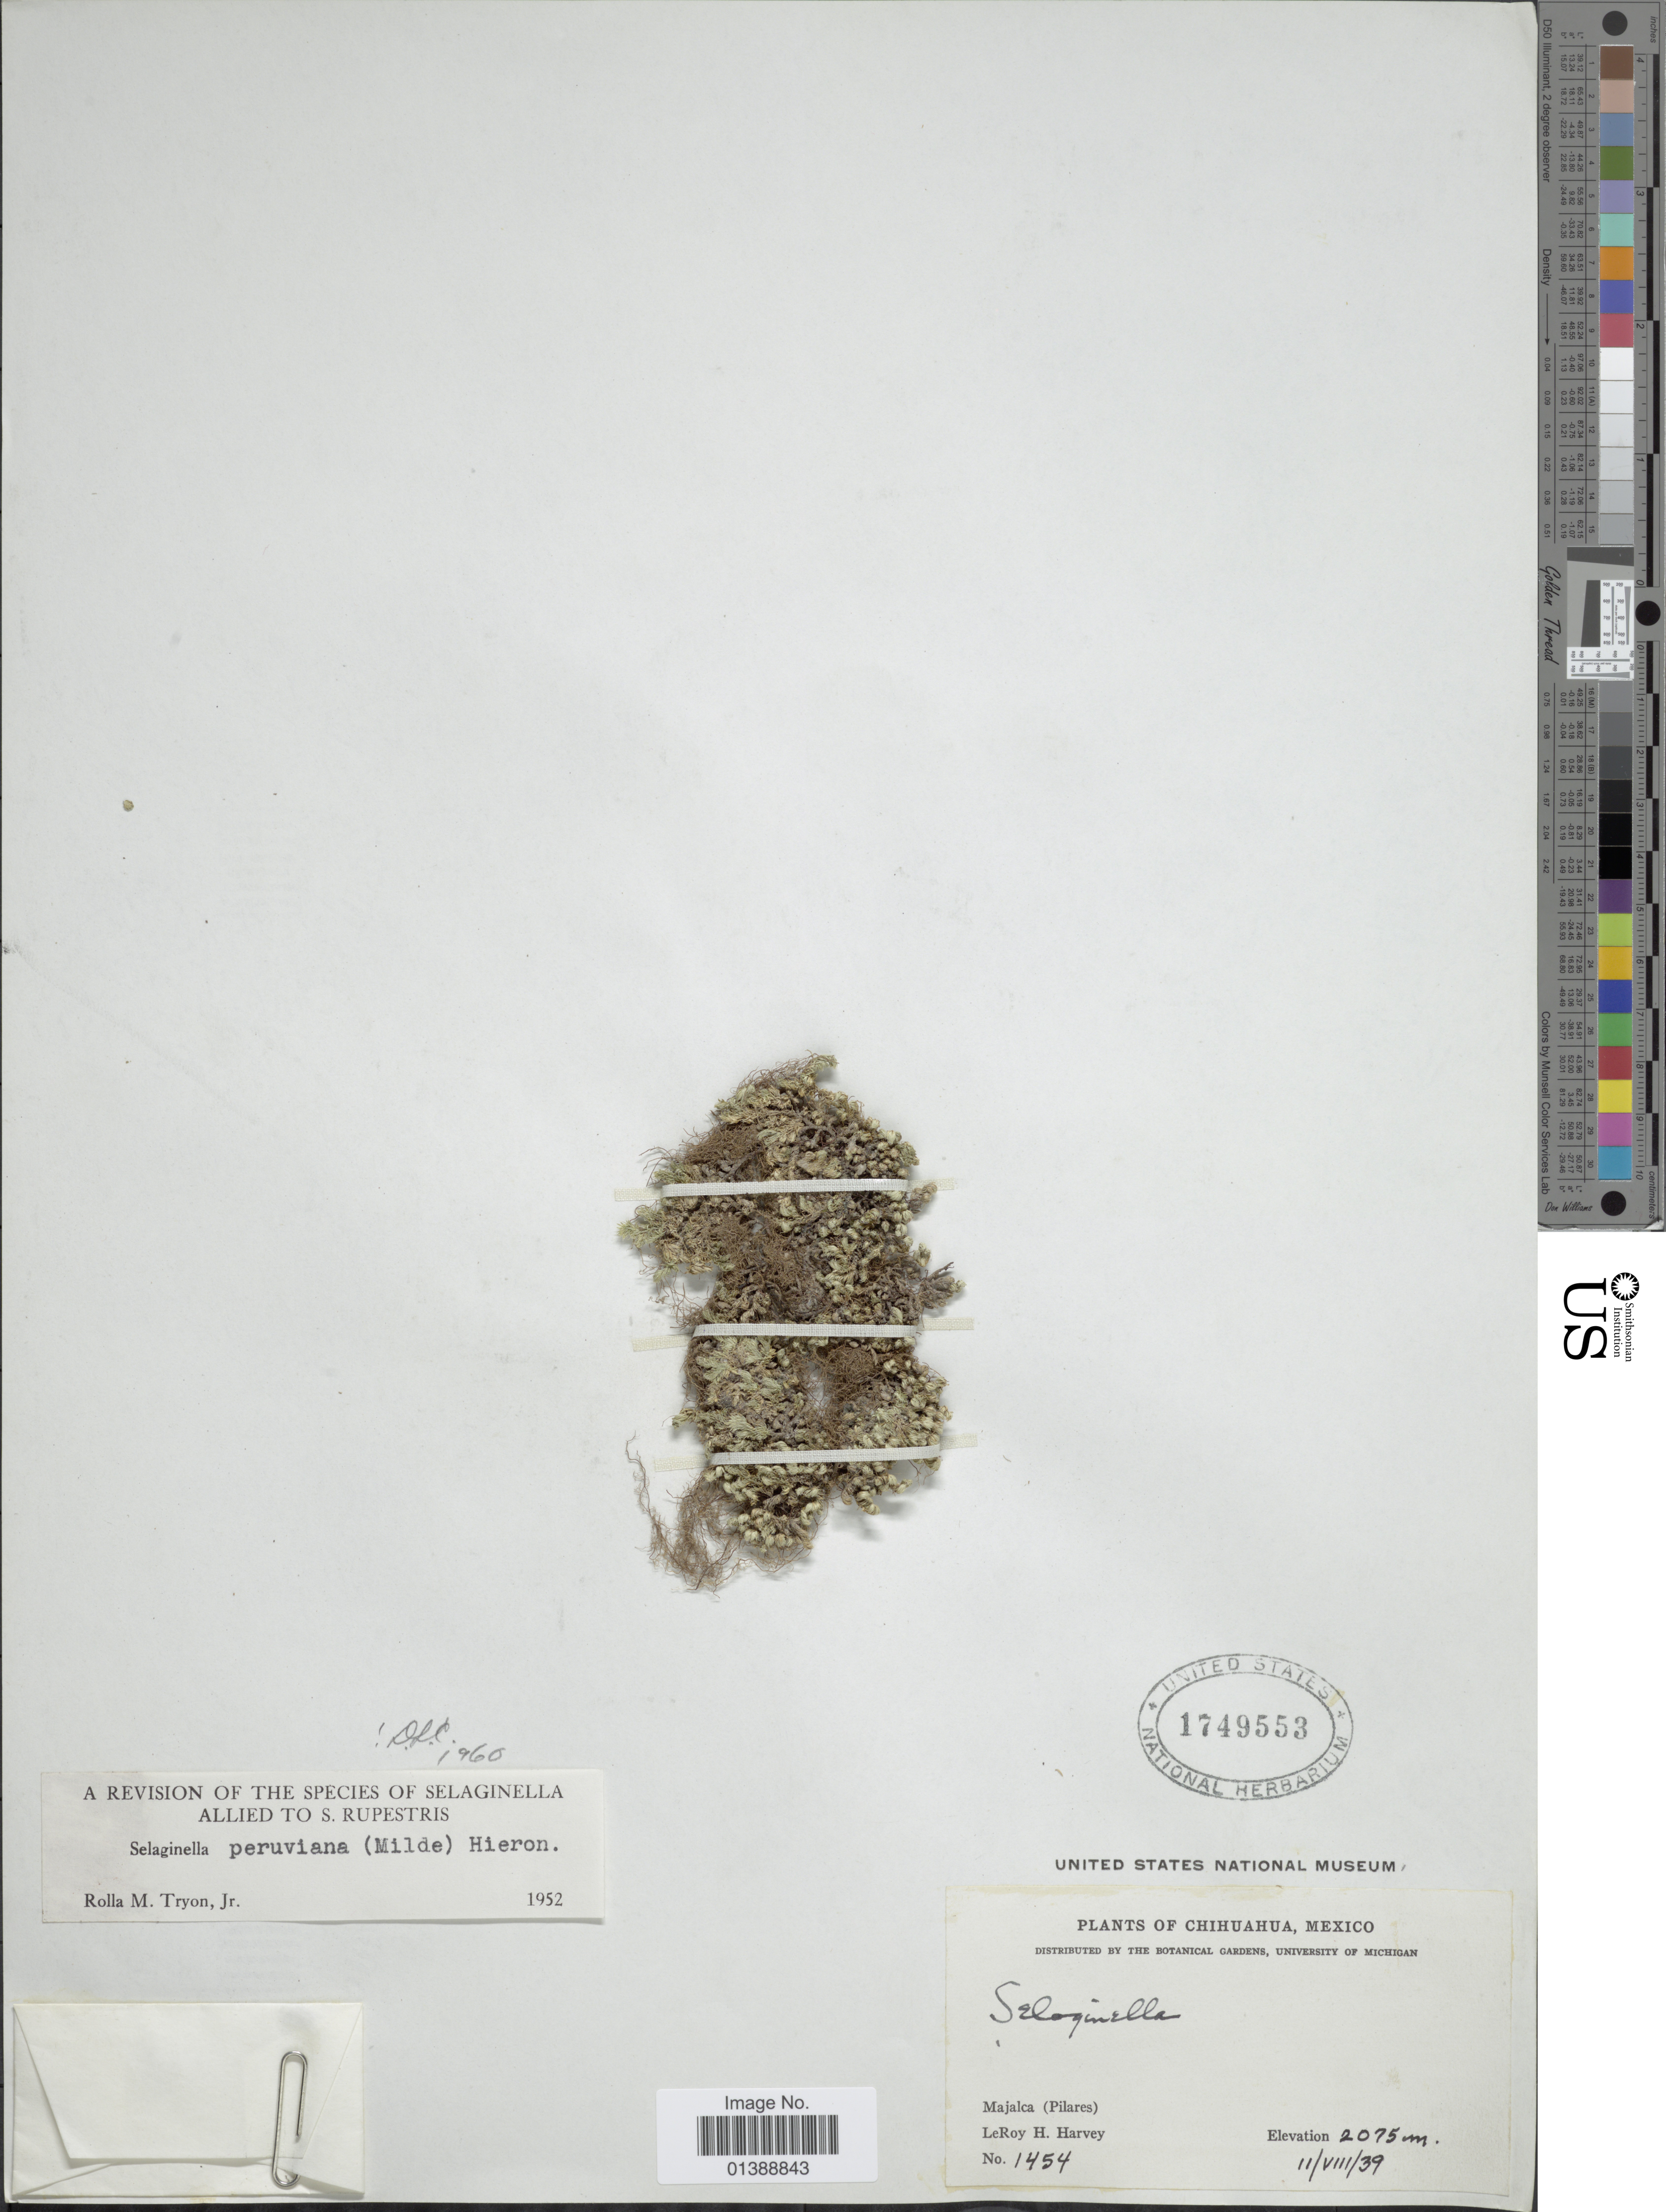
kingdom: Plantae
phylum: Tracheophyta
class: Lycopodiopsida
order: Selaginellales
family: Selaginellaceae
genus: Selaginella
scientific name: Selaginella peruviana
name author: (Milde) Hieron.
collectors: L. H. Harvey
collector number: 1454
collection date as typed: Transcribed d/m/y: 11/8/39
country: Mexico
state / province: Chihuahua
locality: Majalca (Pilares)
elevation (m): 2075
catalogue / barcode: US 1749553